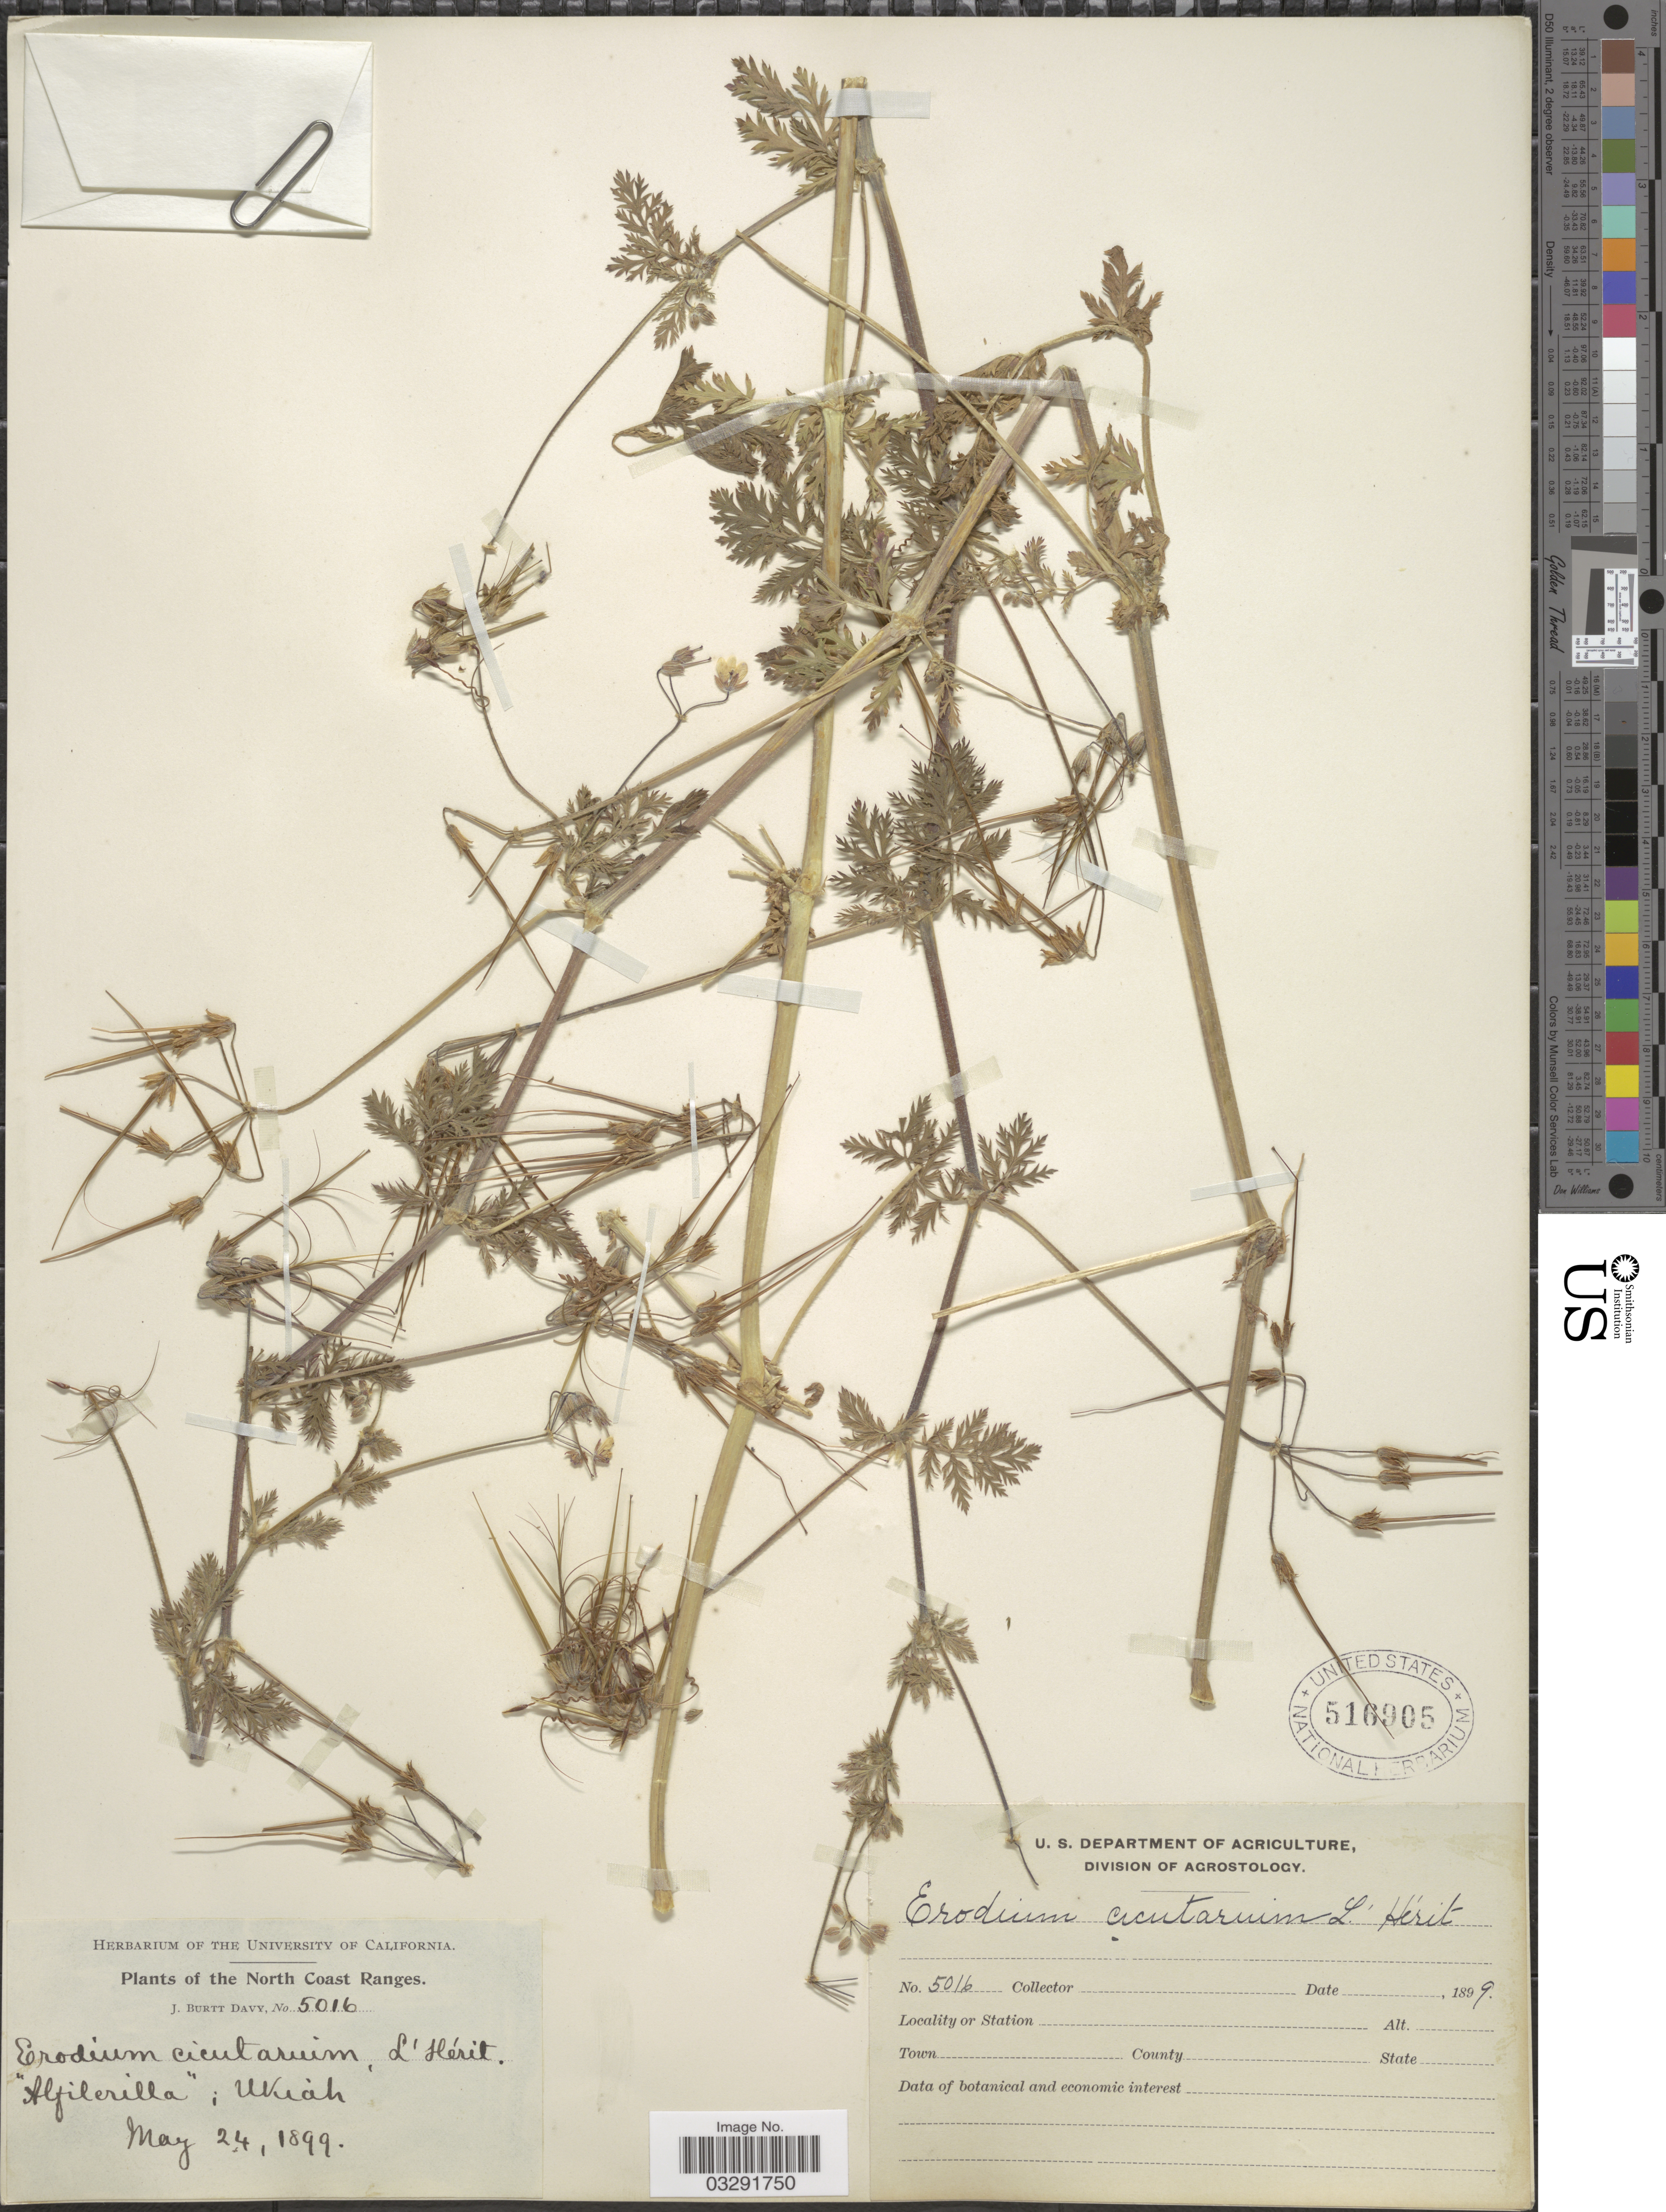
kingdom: Plantae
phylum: Tracheophyta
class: Magnoliopsida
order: Geraniales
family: Geraniaceae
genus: Erodium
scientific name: Erodium cicutarium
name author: (L.) L'Hér.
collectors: J. Burtt Davy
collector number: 5016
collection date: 1899-05-24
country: United States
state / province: California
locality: The North Coast Ranges. Ukiah.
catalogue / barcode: US 516905